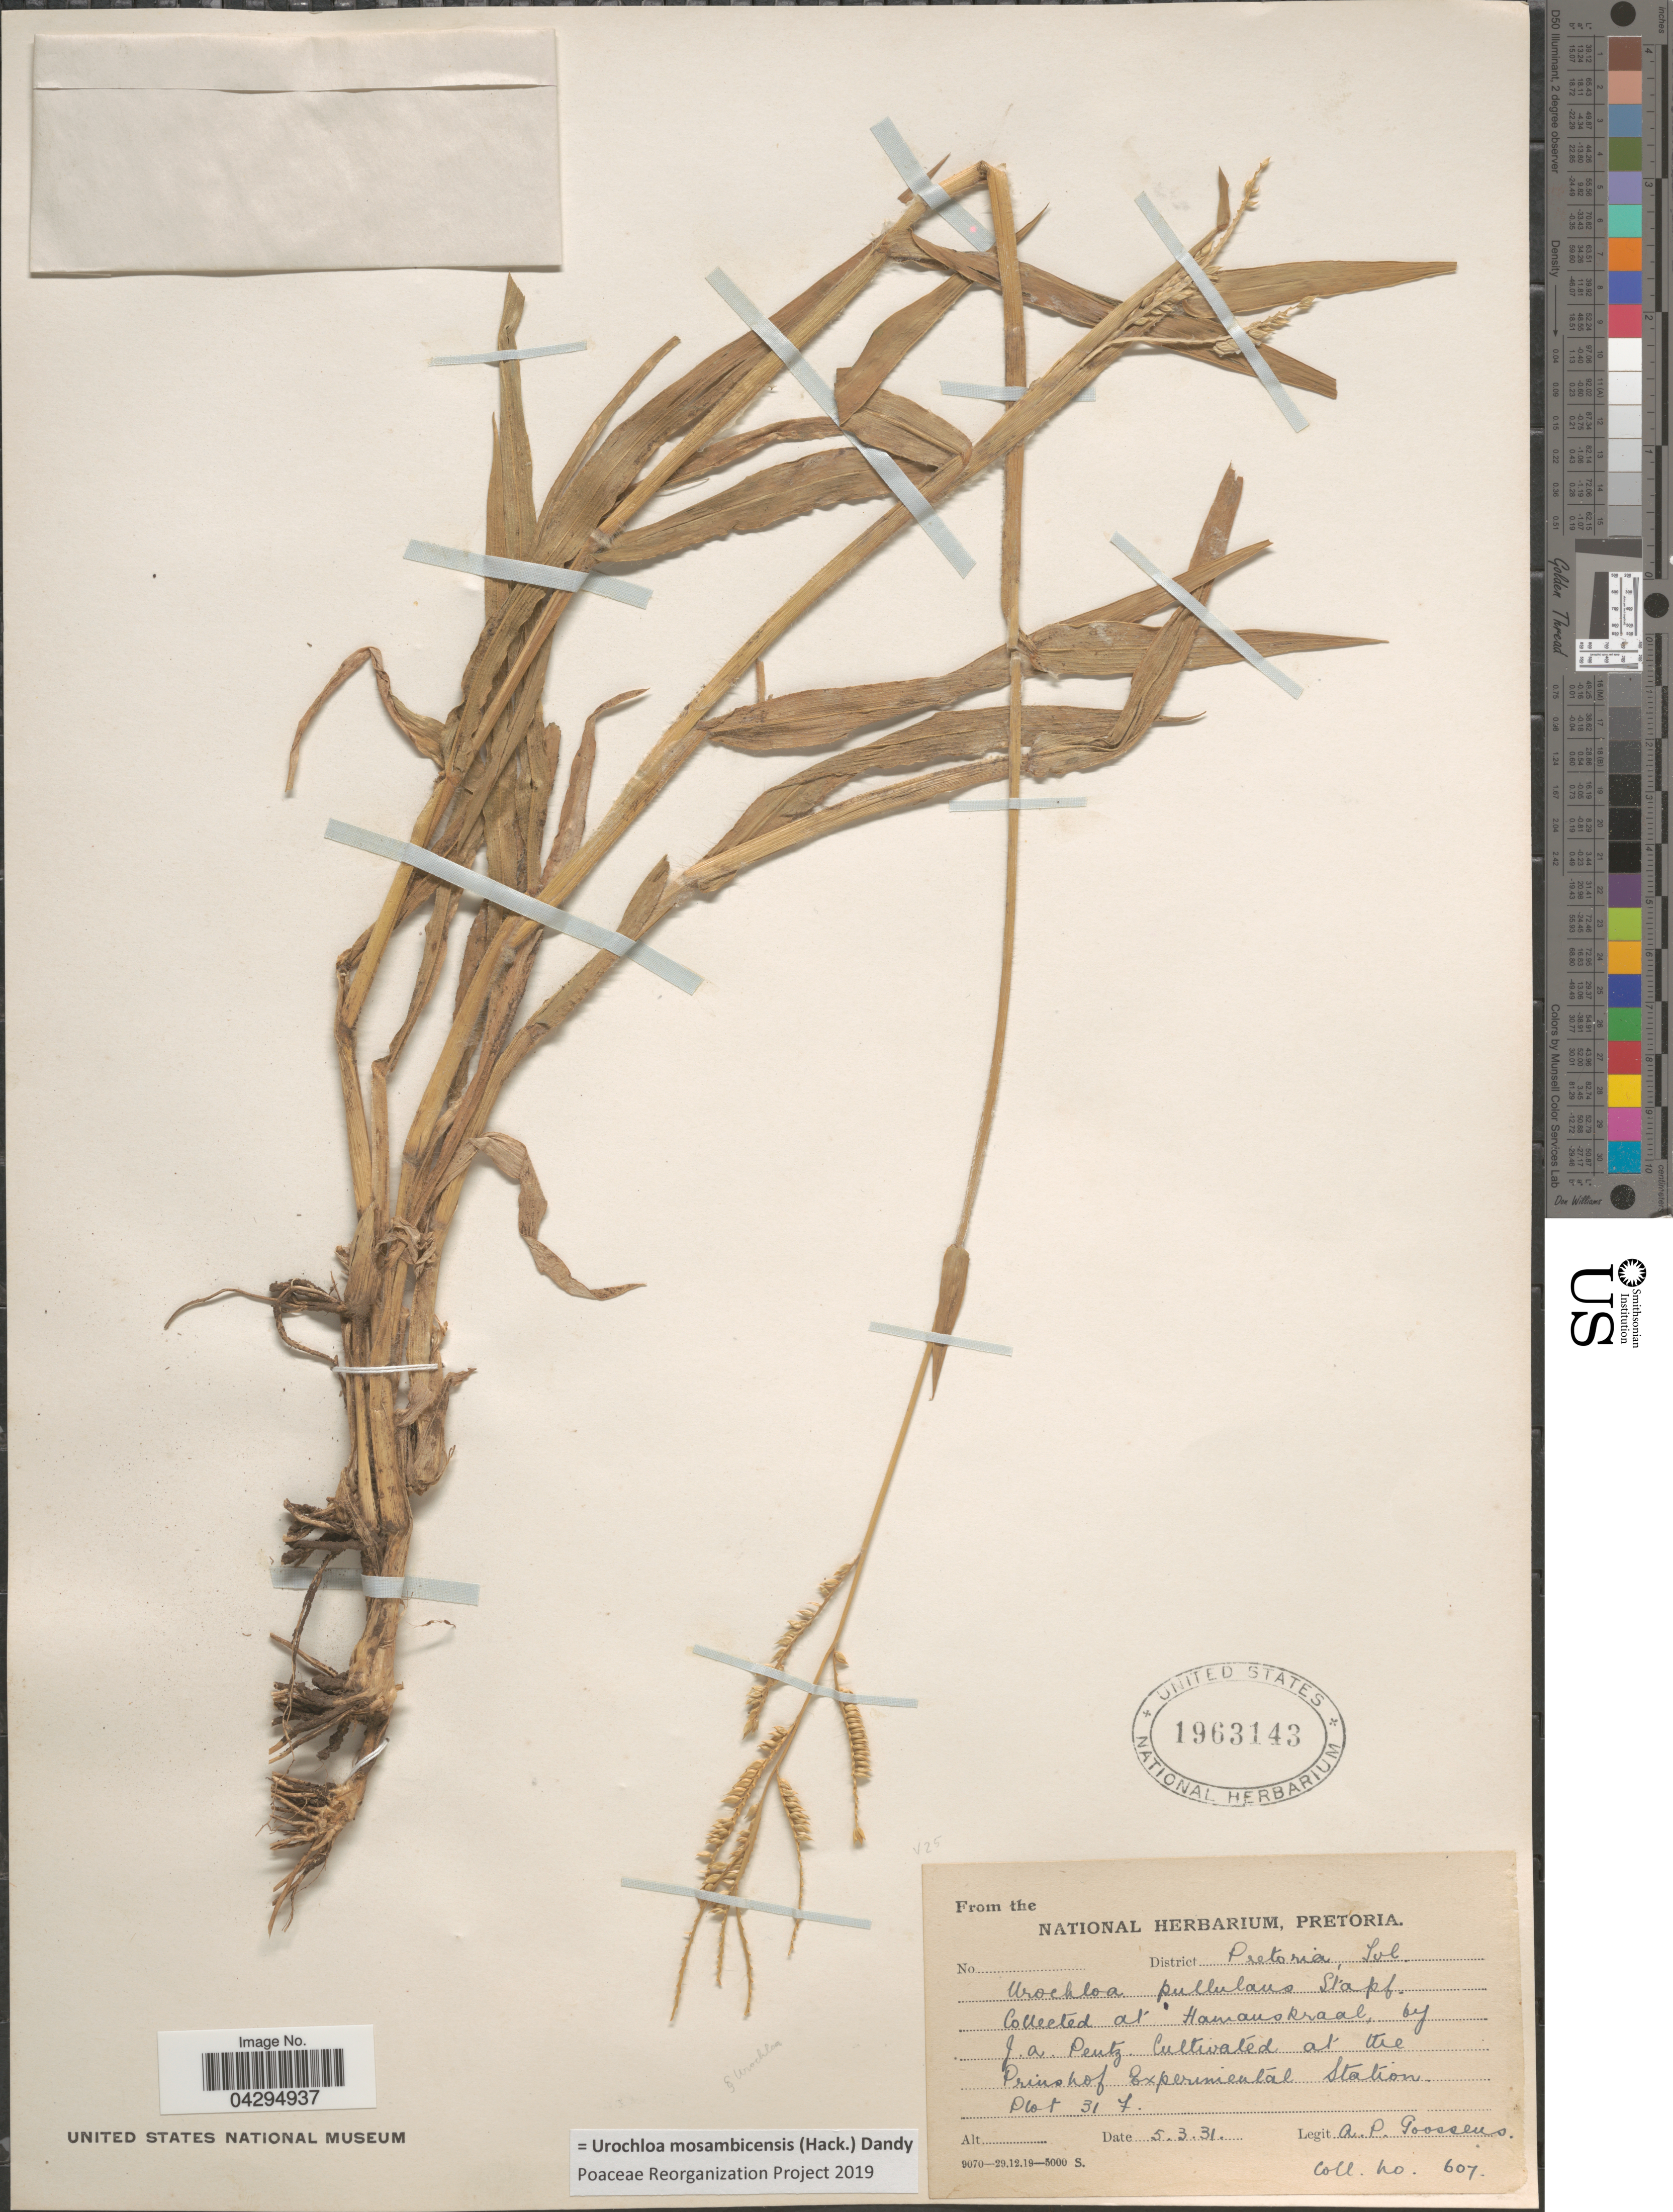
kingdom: Plantae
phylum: Tracheophyta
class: Liliopsida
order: Poales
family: Poaceae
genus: Urochloa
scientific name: Urochloa mosambicensis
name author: (Hack.) Dandy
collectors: A. P. G. Goossens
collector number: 607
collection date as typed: Transcribed d/m/y: 5/3/31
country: South Africa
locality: District Pretoria, Tvl. At the Prinshof Experimental Station. Plot 31 F [interpreted].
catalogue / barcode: US 1963143